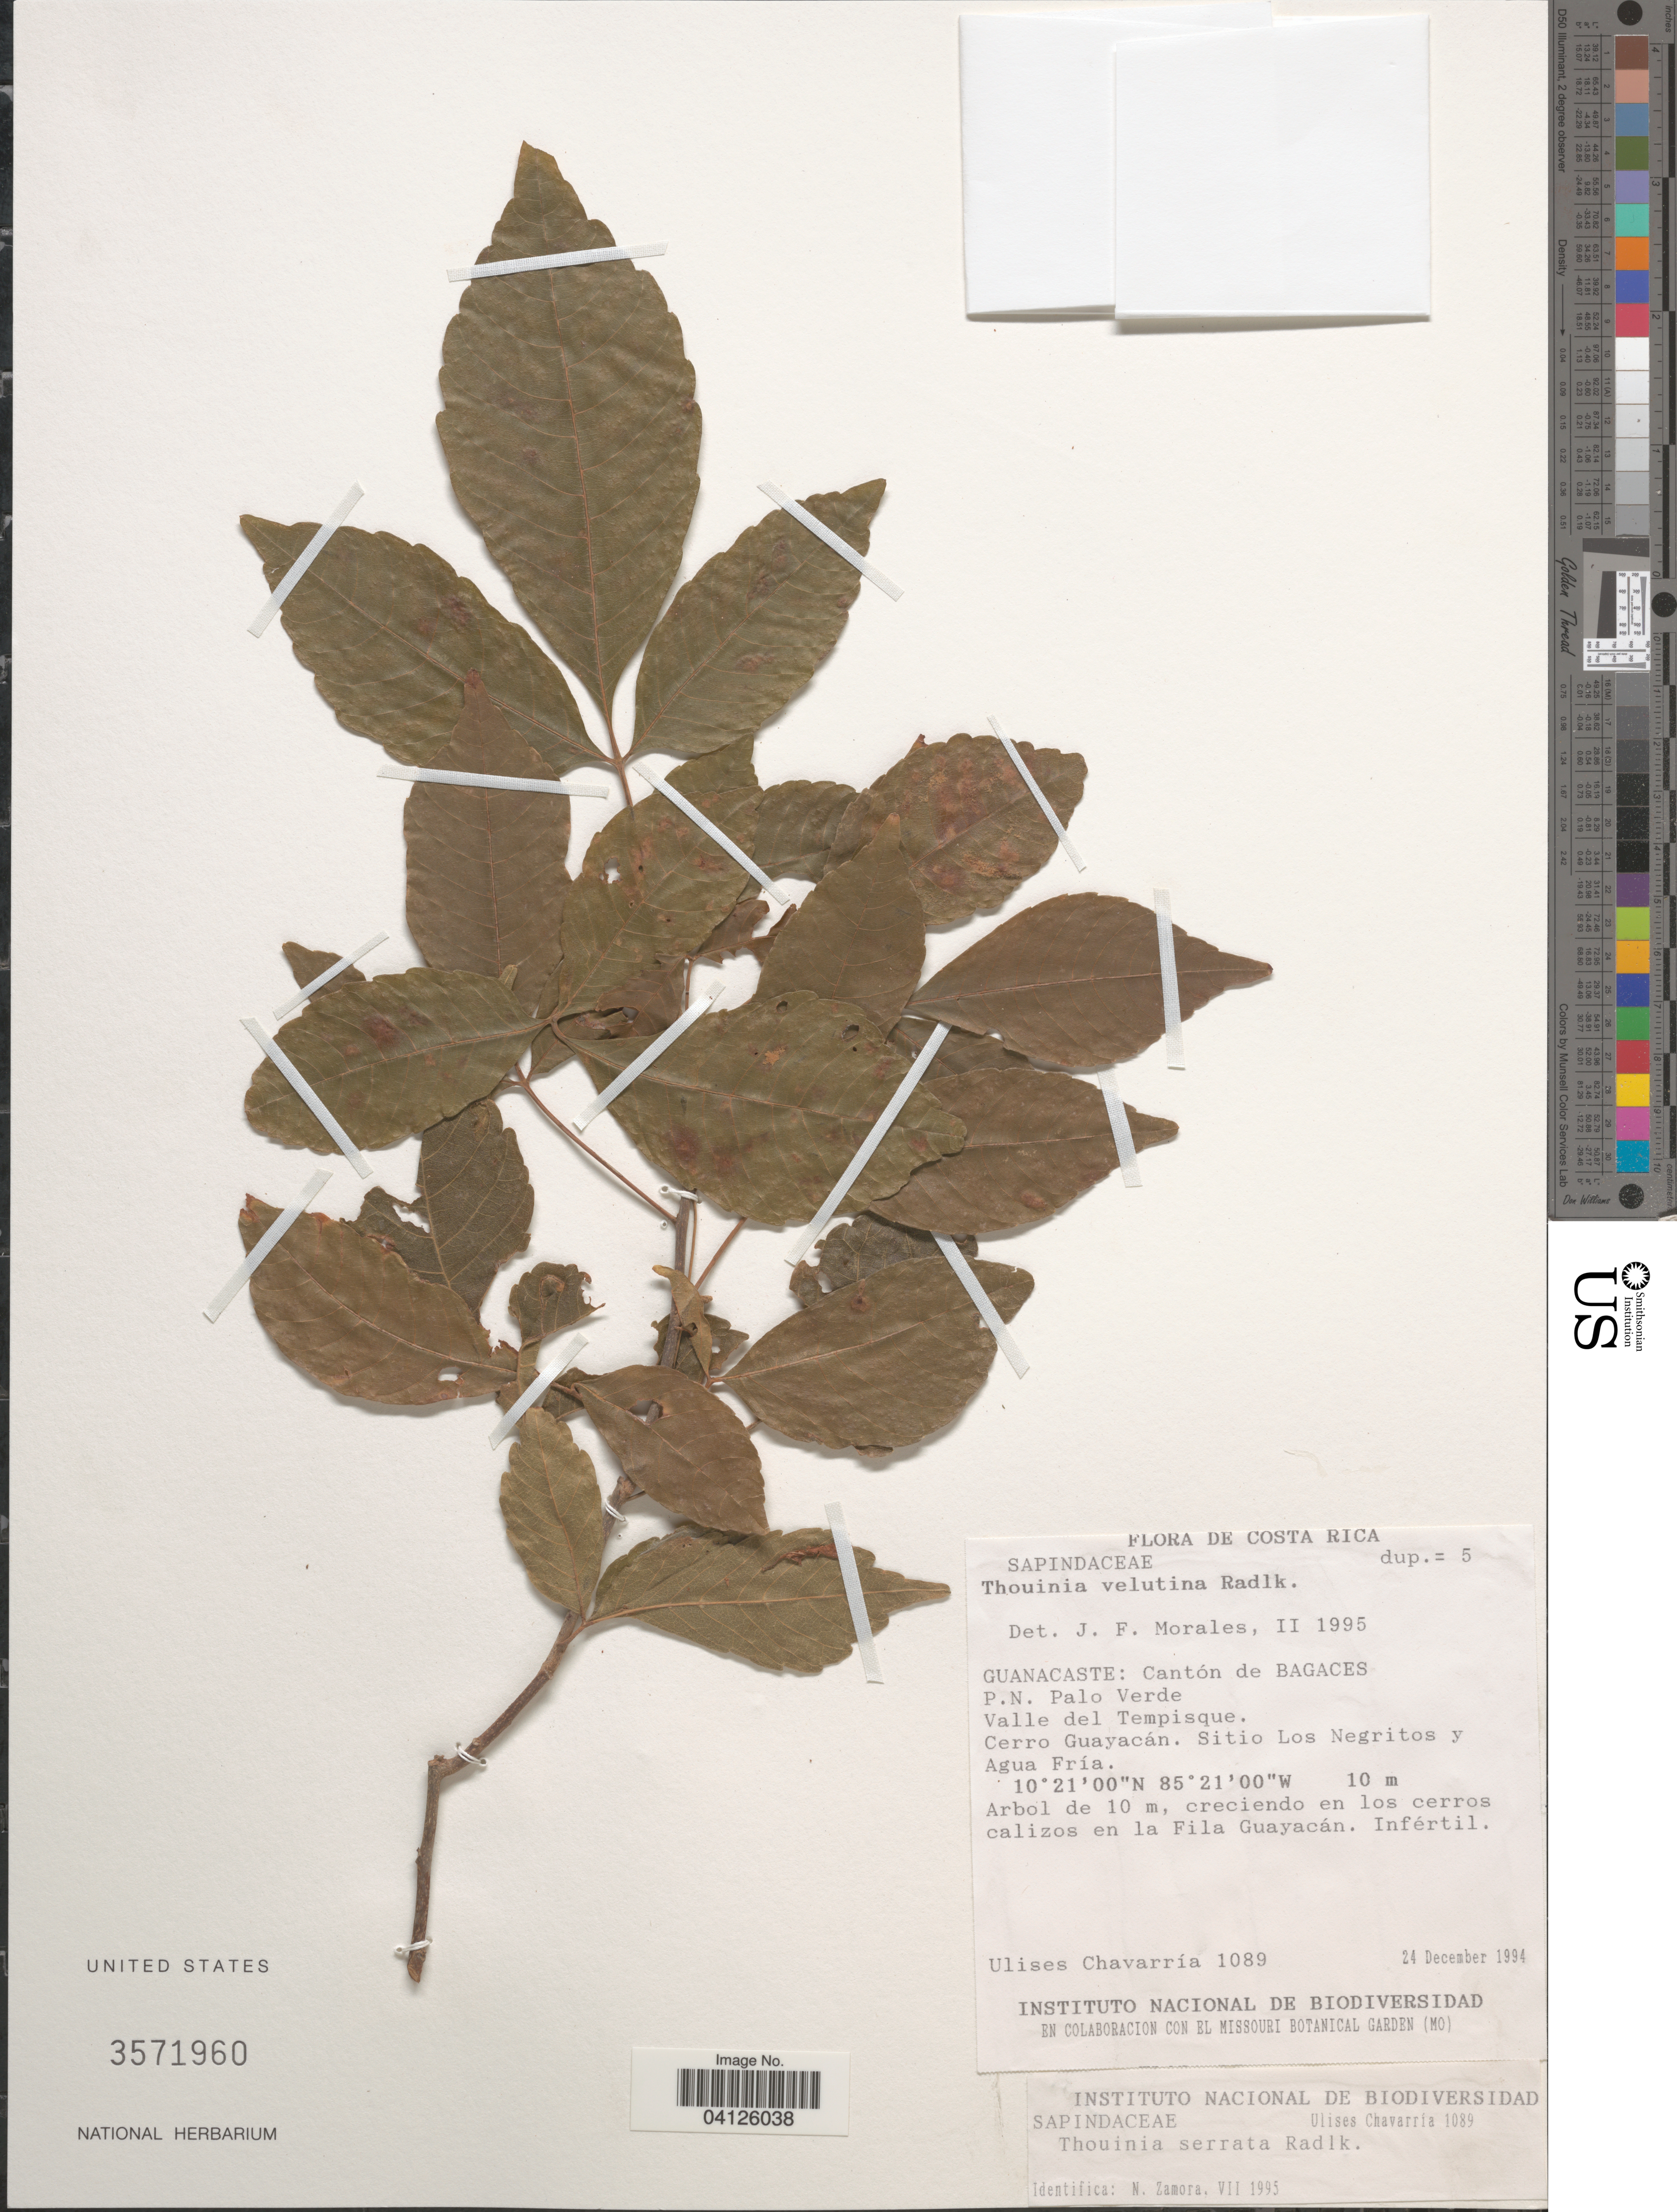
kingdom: Plantae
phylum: Tracheophyta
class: Magnoliopsida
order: Sapindales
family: Sapindaceae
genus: Thouinia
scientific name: Thouinia serrata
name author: Radlk.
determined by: Acevedo-Rodriguez, P., (US), Smithsonian Institution - National Museum of Natural History (UNITED STATES)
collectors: U. Chavarría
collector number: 1089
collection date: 1994-12-24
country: Costa Rica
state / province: Guanacaste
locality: Cantón de Bagaces. P.N. Palo Verde. Valle del Tempisque. Cerro Guayacán. Sitio Los Negritos y Agua Fría. Creciendo en los cerros calizos en la Fila Guayacán.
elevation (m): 10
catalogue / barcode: US 3571960